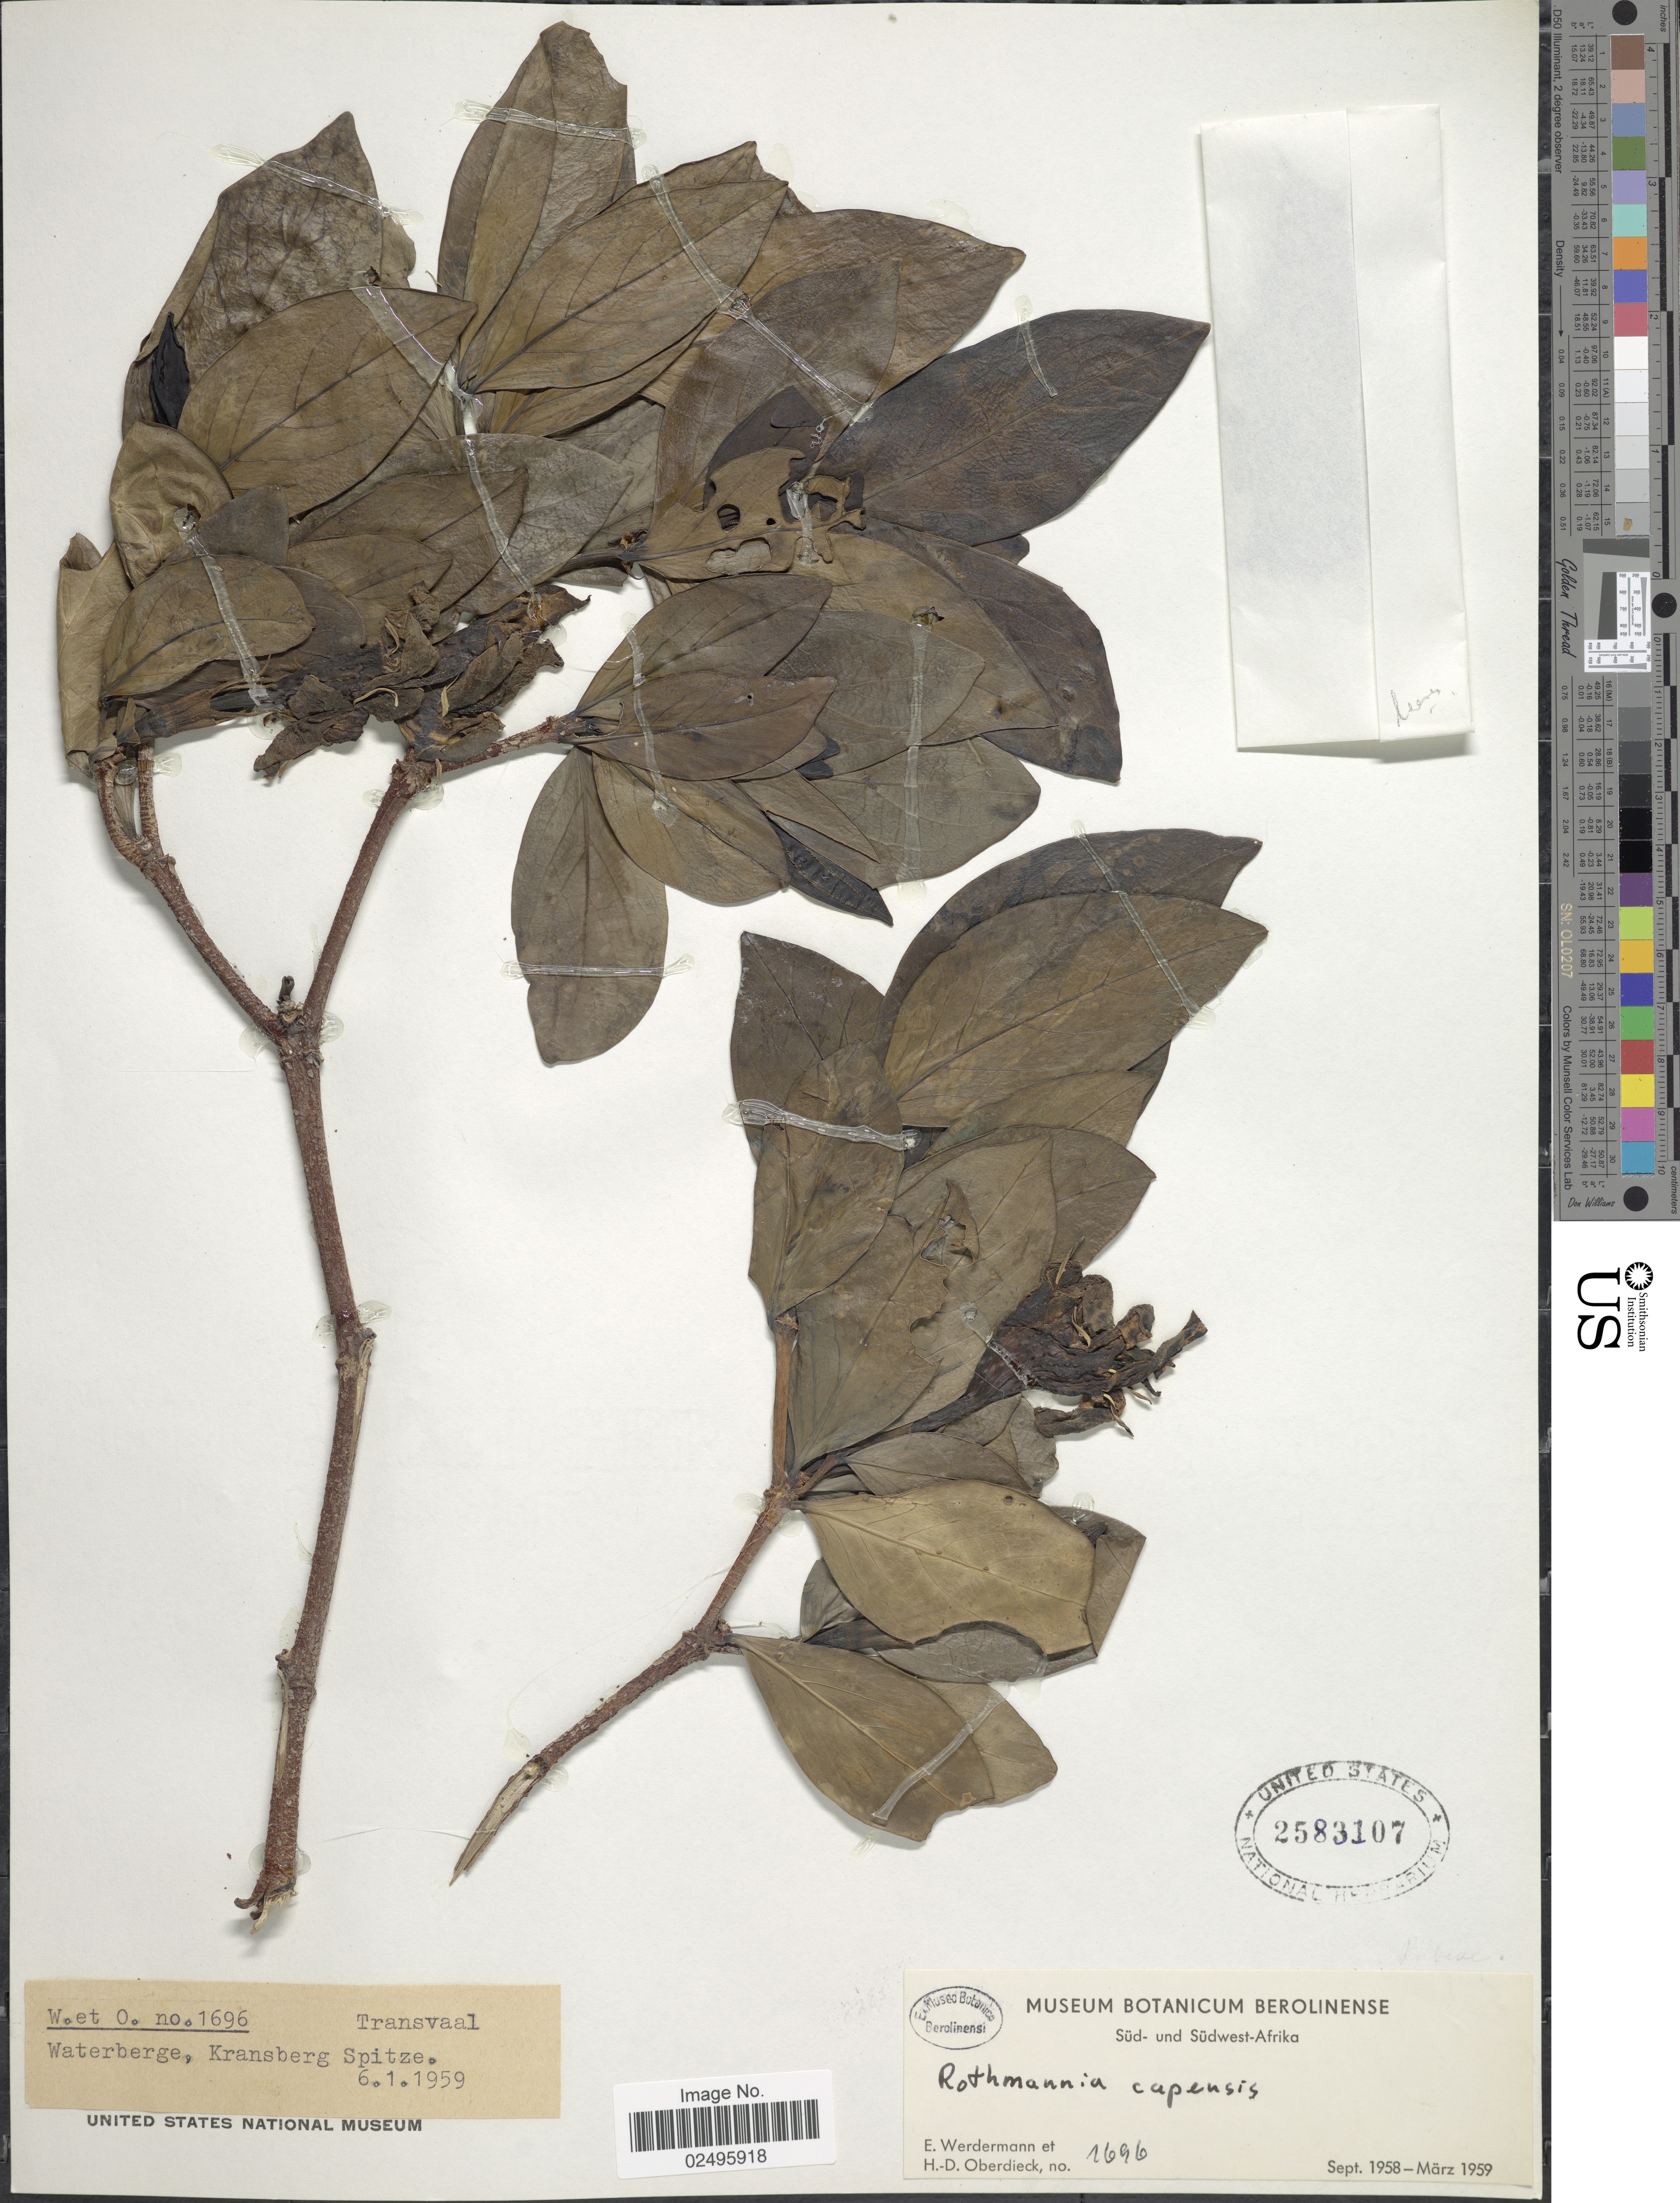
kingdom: Plantae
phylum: Tracheophyta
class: Magnoliopsida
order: Gentianales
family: Rubiaceae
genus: Rothmannia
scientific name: Rothmannia capensis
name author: Thunb.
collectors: E. Werdermann & H. Oberdieck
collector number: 1696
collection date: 1959-01-06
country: South Africa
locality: Sud- und Sudwest -Afrika. Transvaal, Waterberge, Kransberg Spitze.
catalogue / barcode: US 2583107